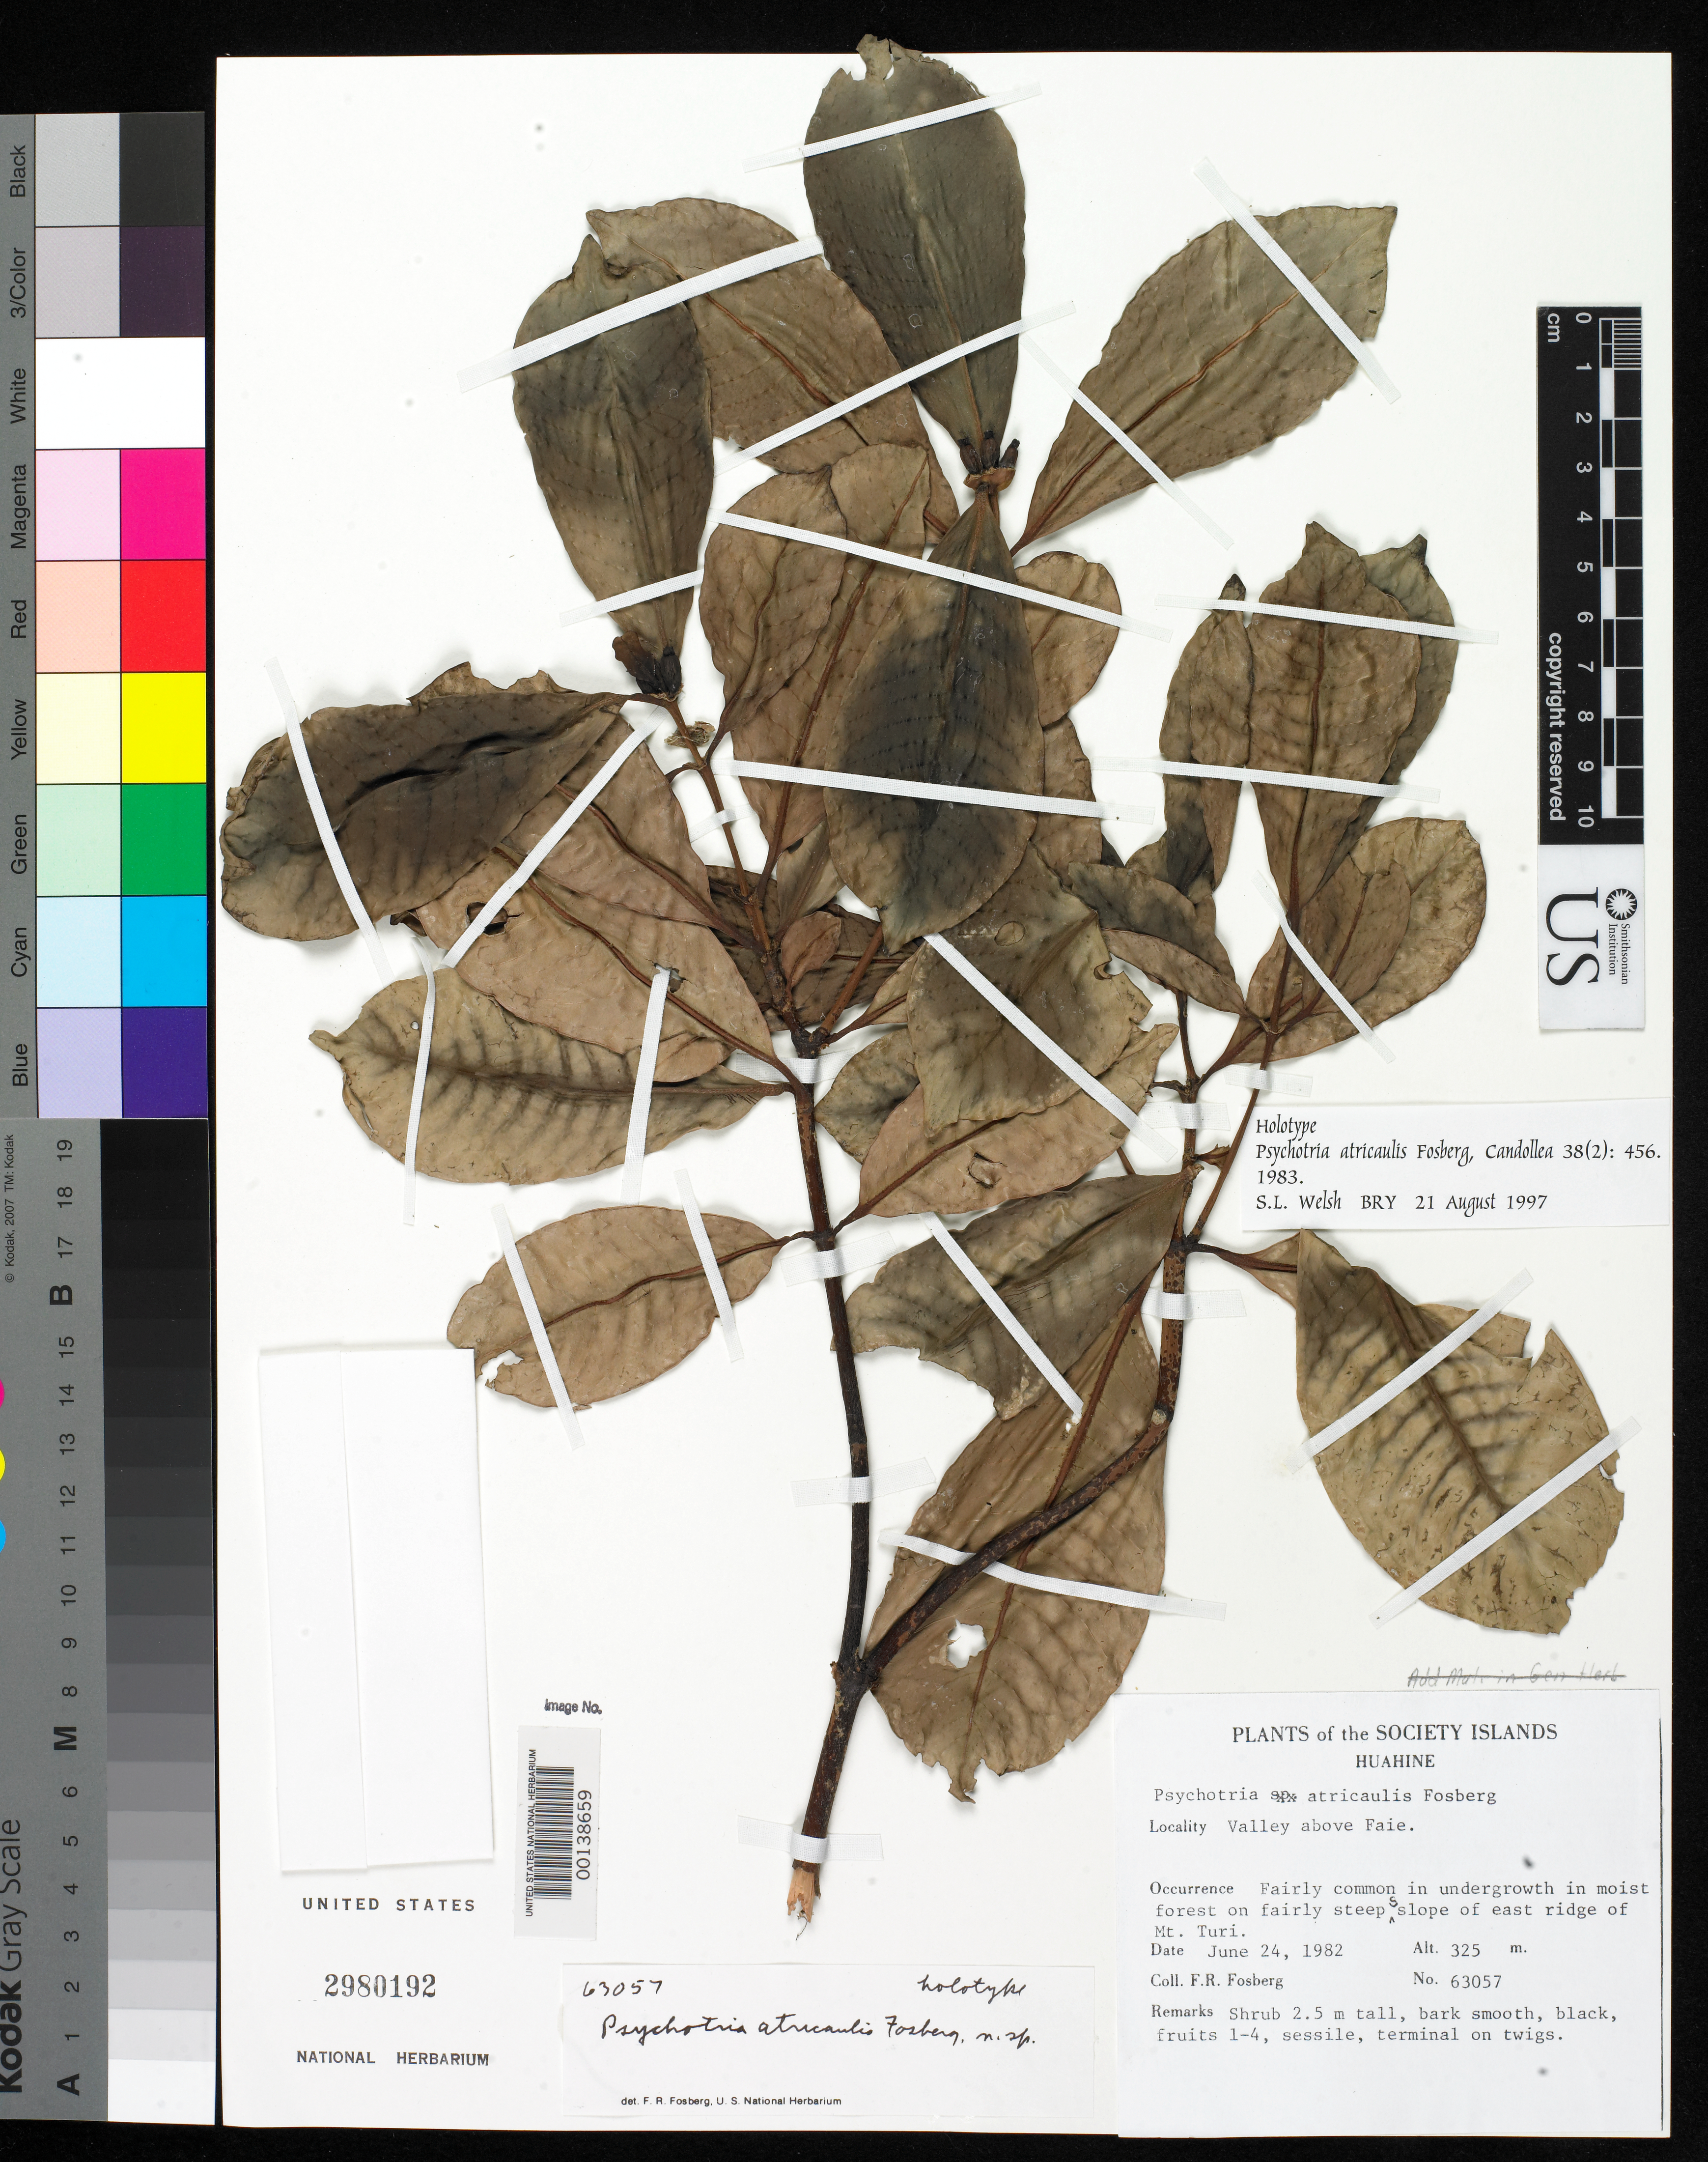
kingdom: Plantae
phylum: Tracheophyta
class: Magnoliopsida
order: Gentianales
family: Rubiaceae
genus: Psychotria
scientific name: Psychotria atricaulis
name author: Fosberg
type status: Holotype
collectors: F. R. Fosberg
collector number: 63057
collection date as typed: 24 Jun 1982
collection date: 1982-06-24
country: French Polynesia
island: Huahine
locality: S slope of E ridge of Mt. Turi, valley above Faie. [Society Is.]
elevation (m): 325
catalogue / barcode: US 2980192